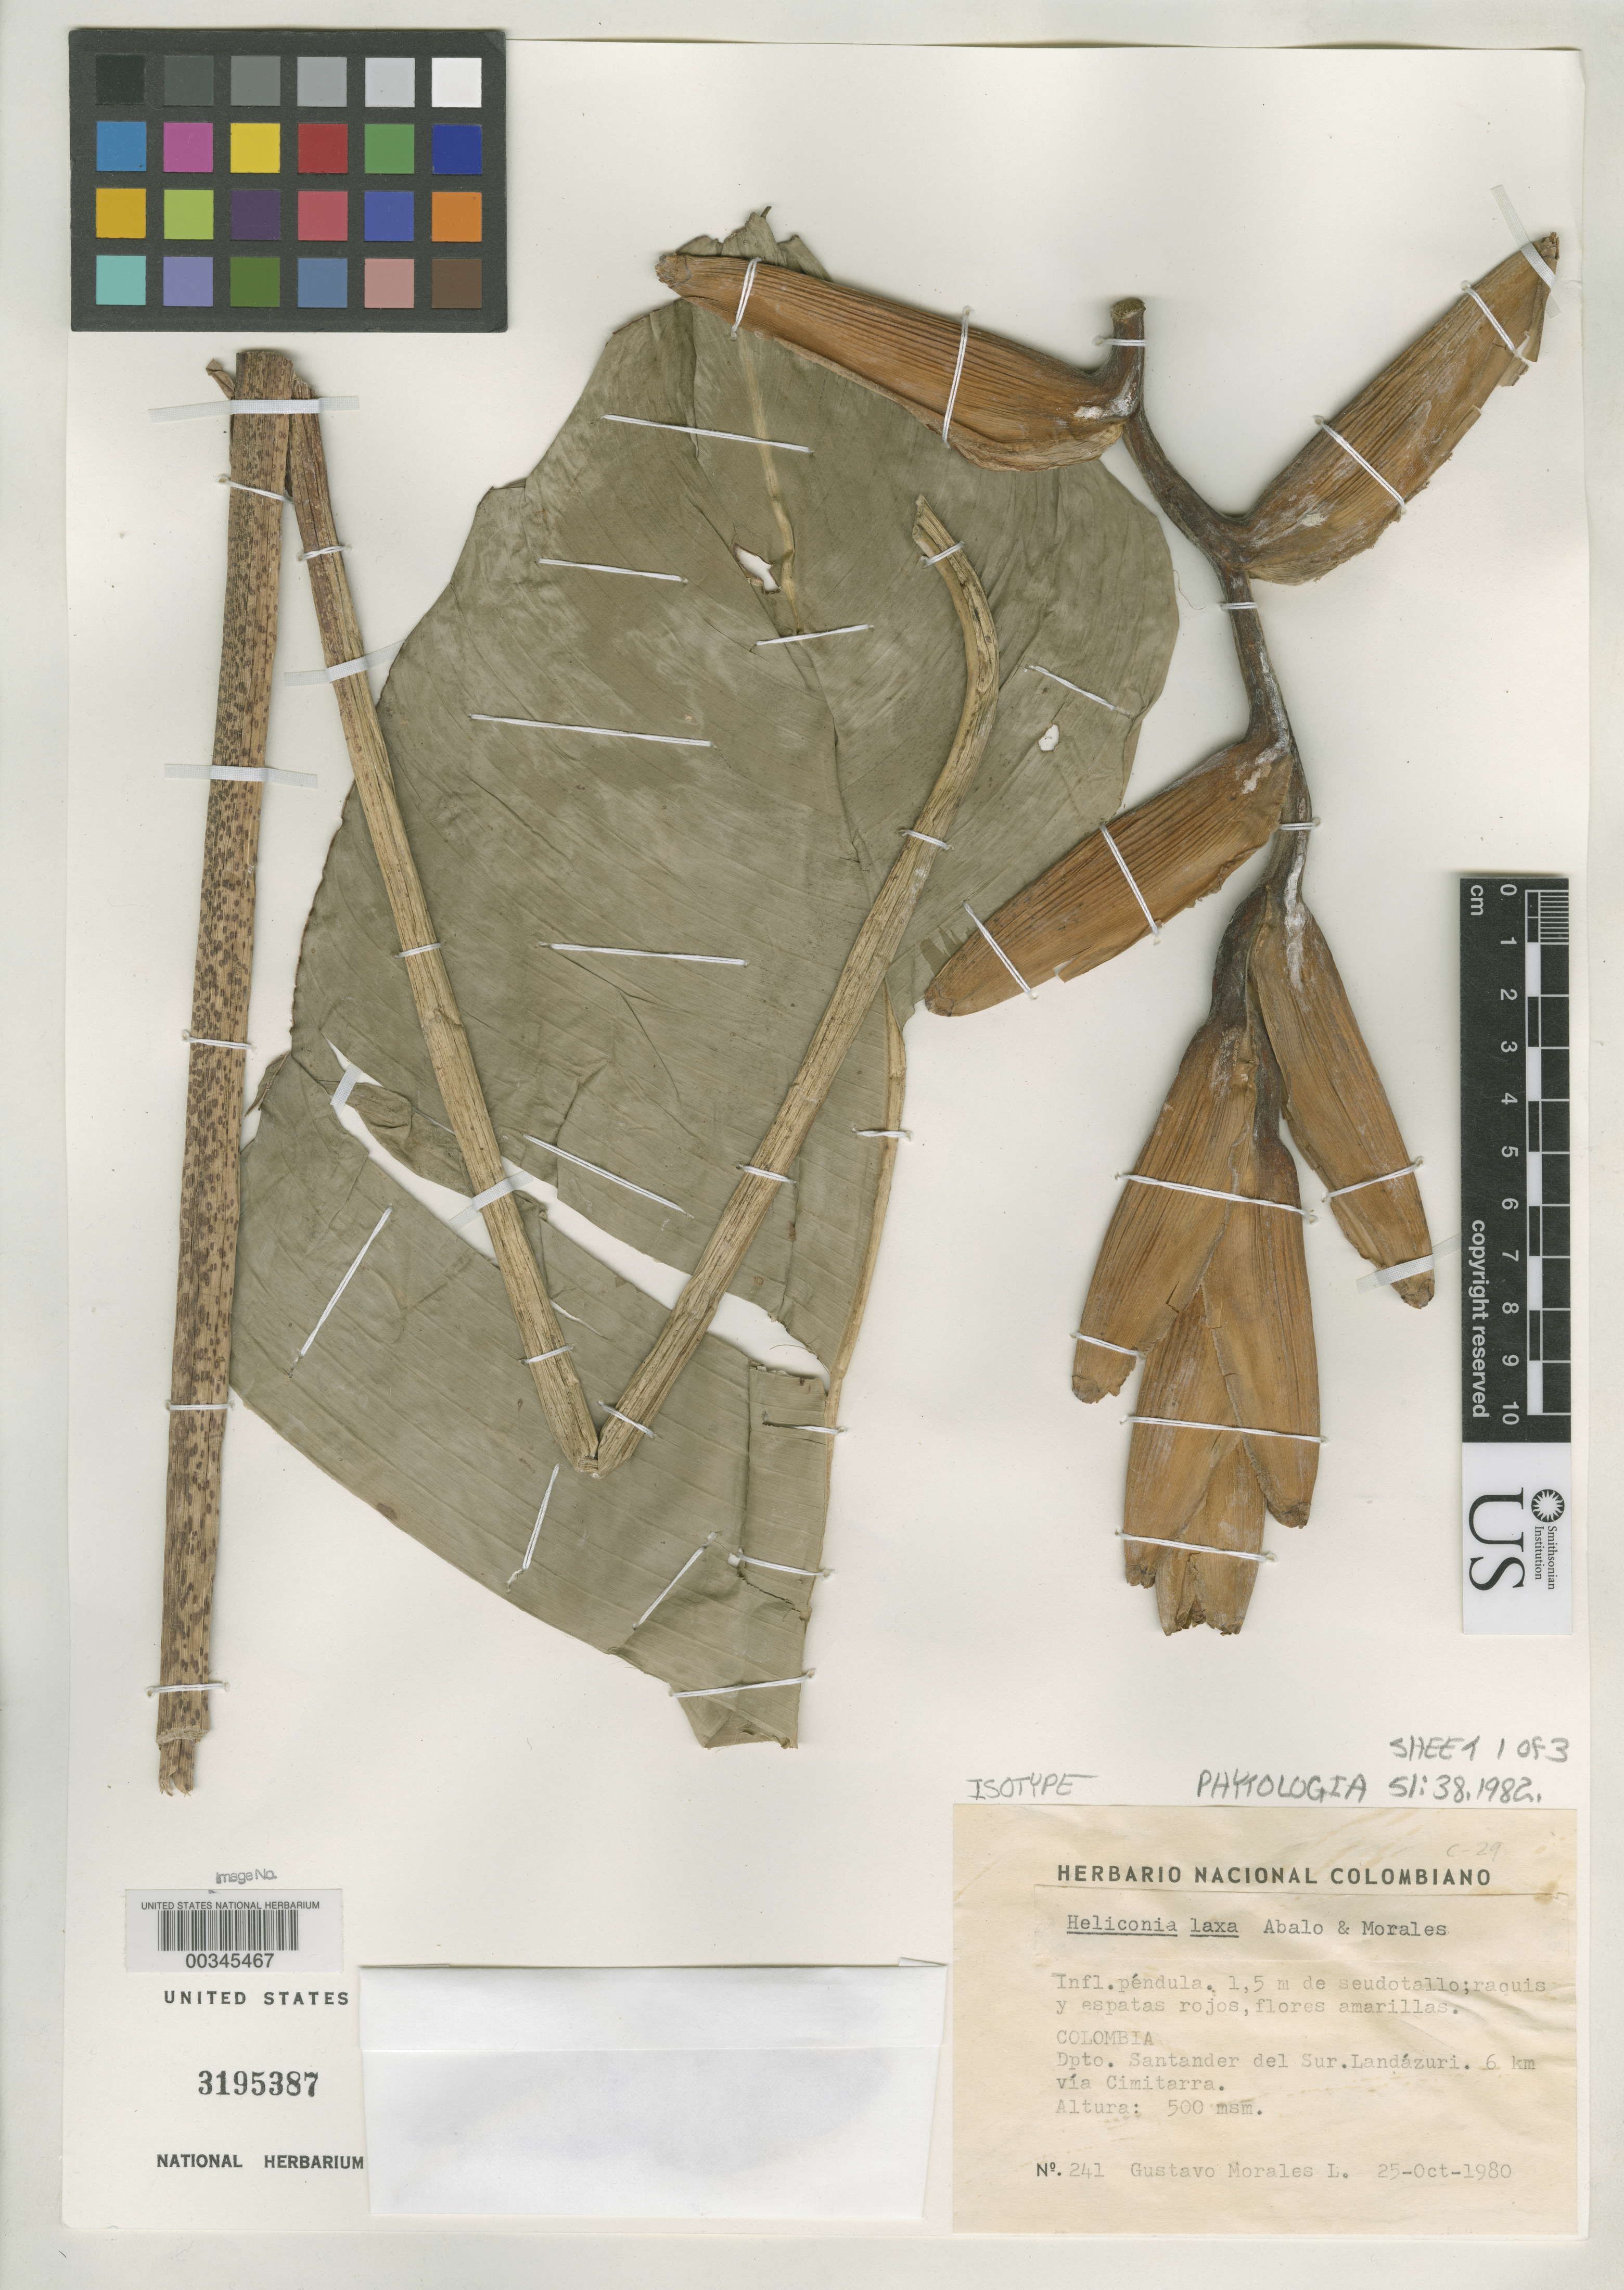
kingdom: Plantae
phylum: Tracheophyta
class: Liliopsida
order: Zingiberales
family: Heliconiaceae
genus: Heliconia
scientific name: Heliconia laxa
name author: Abalo & G. Morales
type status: Isotype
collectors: G. Morales L. & J. E. Abalo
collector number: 241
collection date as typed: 25 Oct 1980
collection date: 1980-10-25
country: Colombia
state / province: Santander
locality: Landazuri, 6 km via Cimitarra.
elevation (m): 500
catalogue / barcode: US 3195387